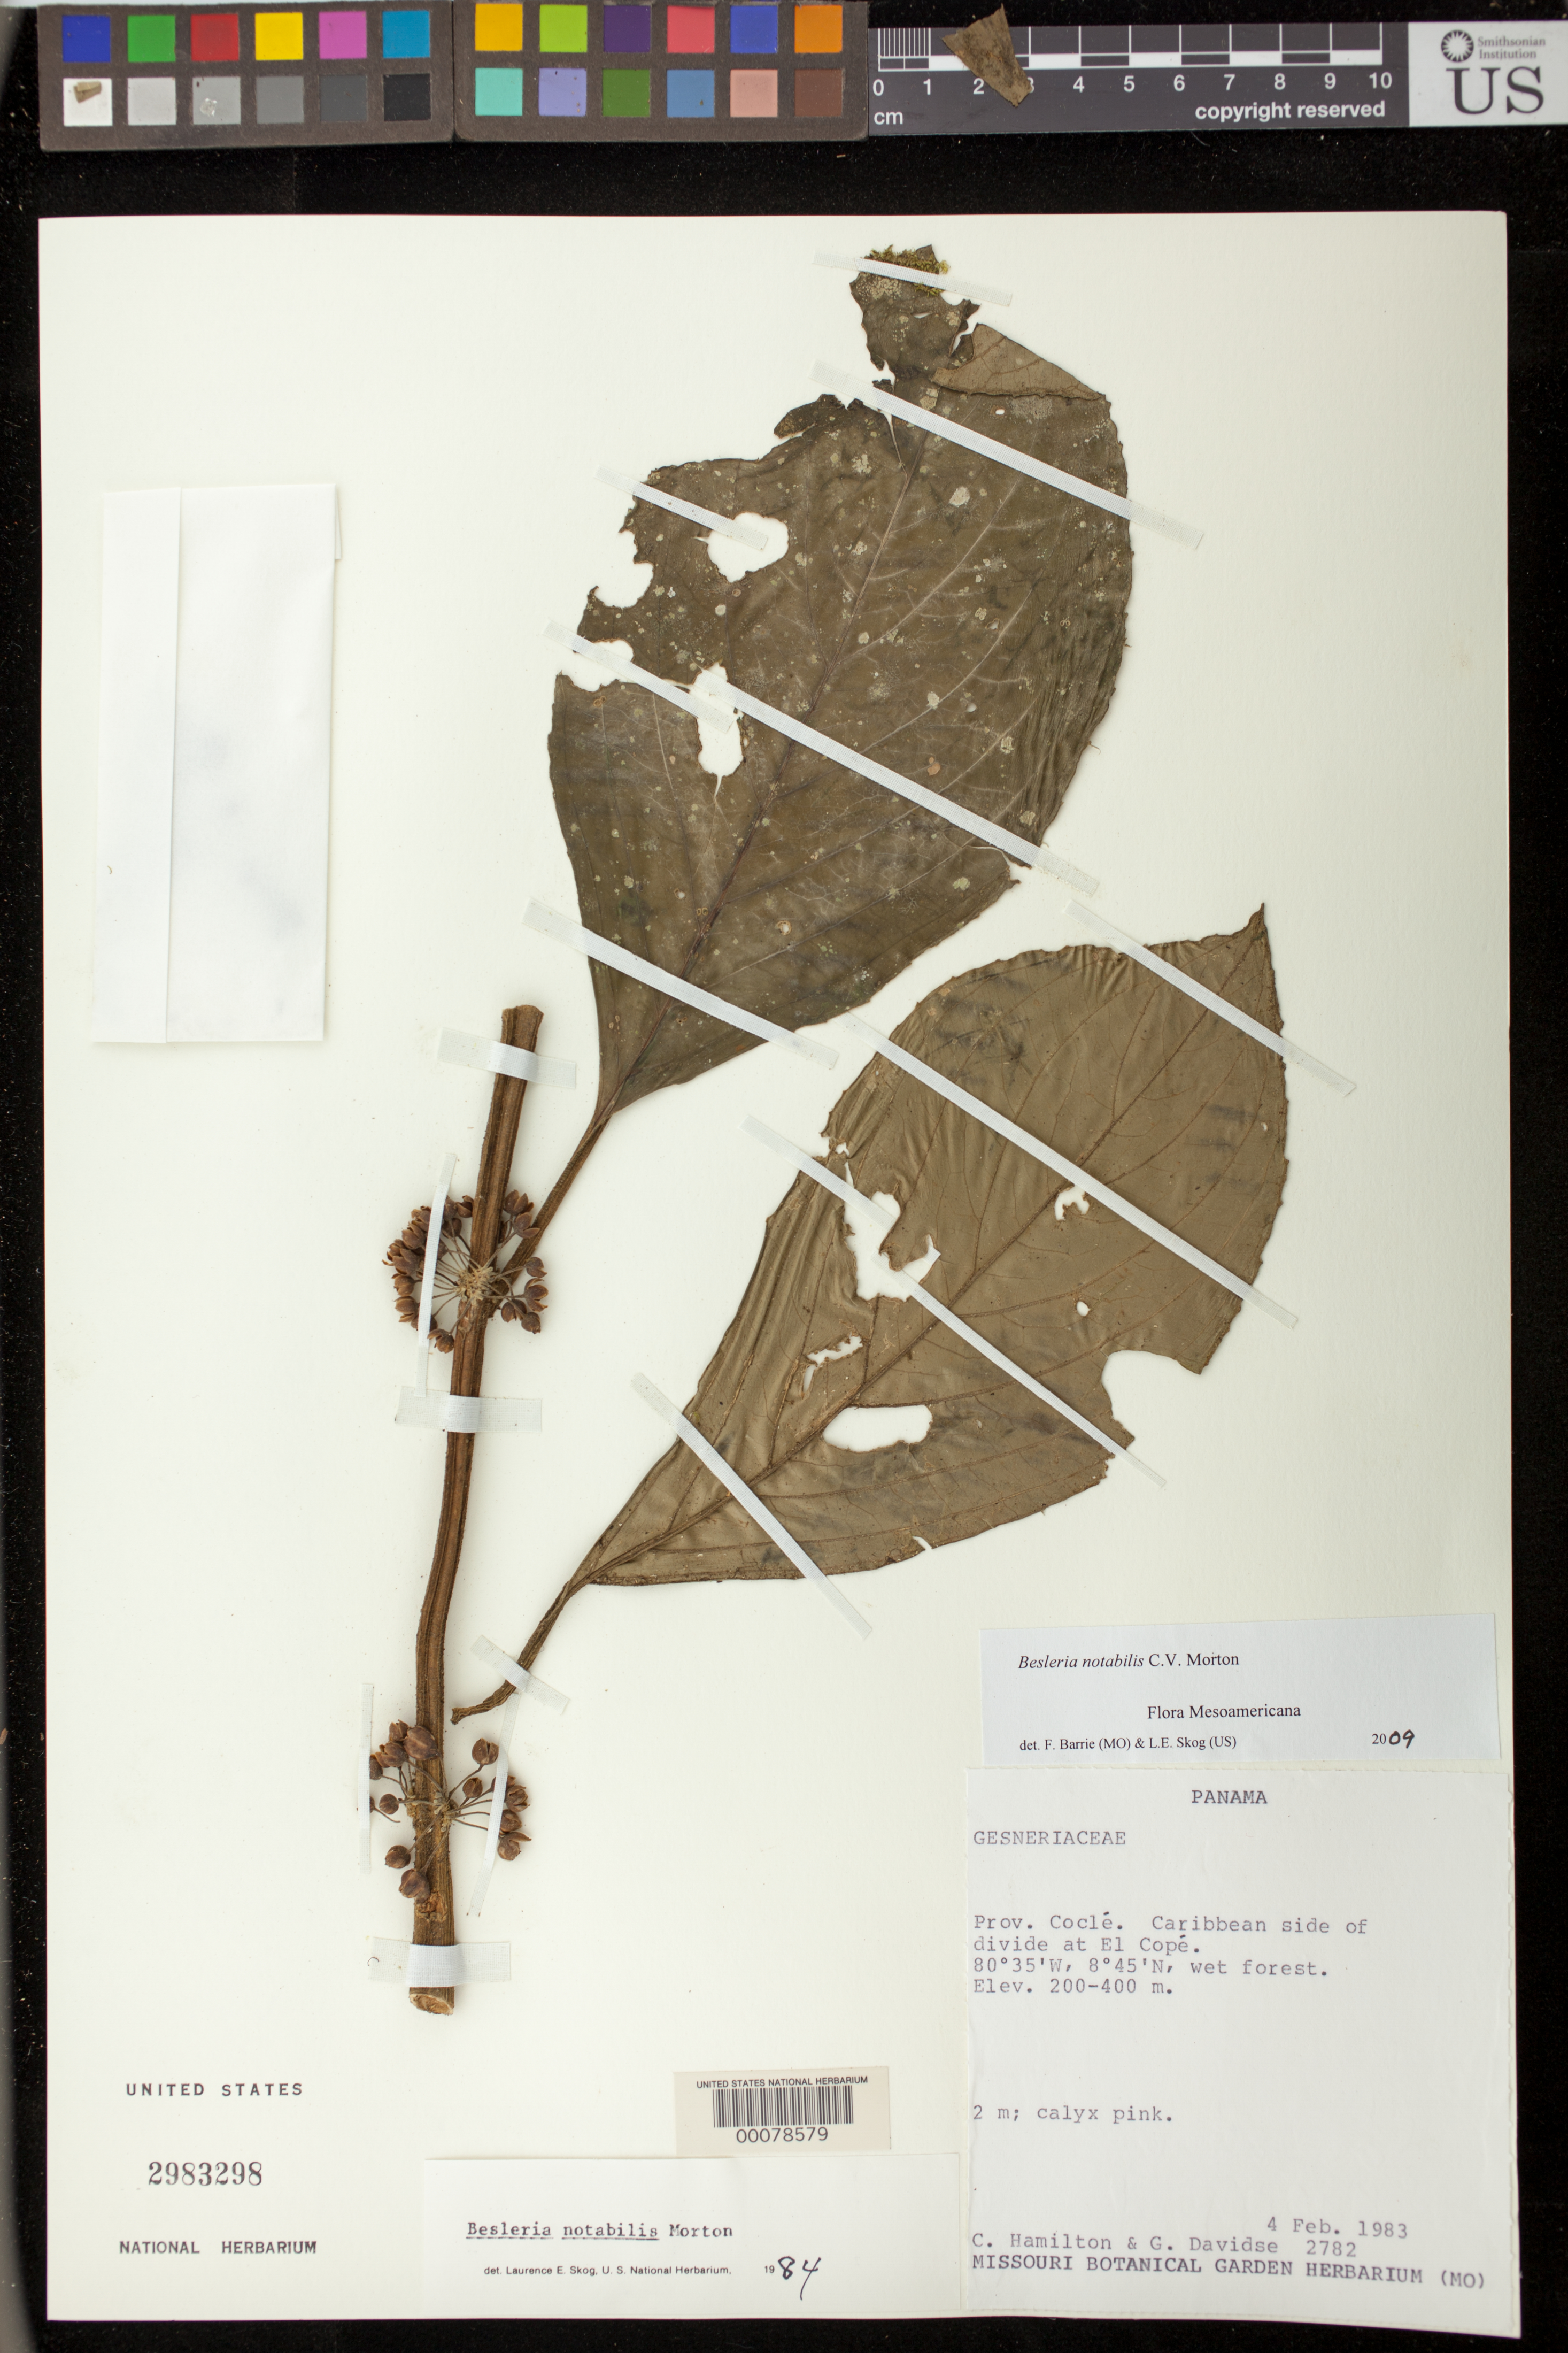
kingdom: Plantae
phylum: Tracheophyta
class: Magnoliopsida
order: Lamiales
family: Gesneriaceae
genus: Besleria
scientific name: Besleria notabilis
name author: C.V. Morton in Standl.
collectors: C. Hamilton & G. Davidse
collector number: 2782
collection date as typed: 04 Feb 1983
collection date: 1983-02-04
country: Panama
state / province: Coclé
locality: Caribbean side of divide at El Cope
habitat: Wet forest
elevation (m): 200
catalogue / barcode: US 2983298